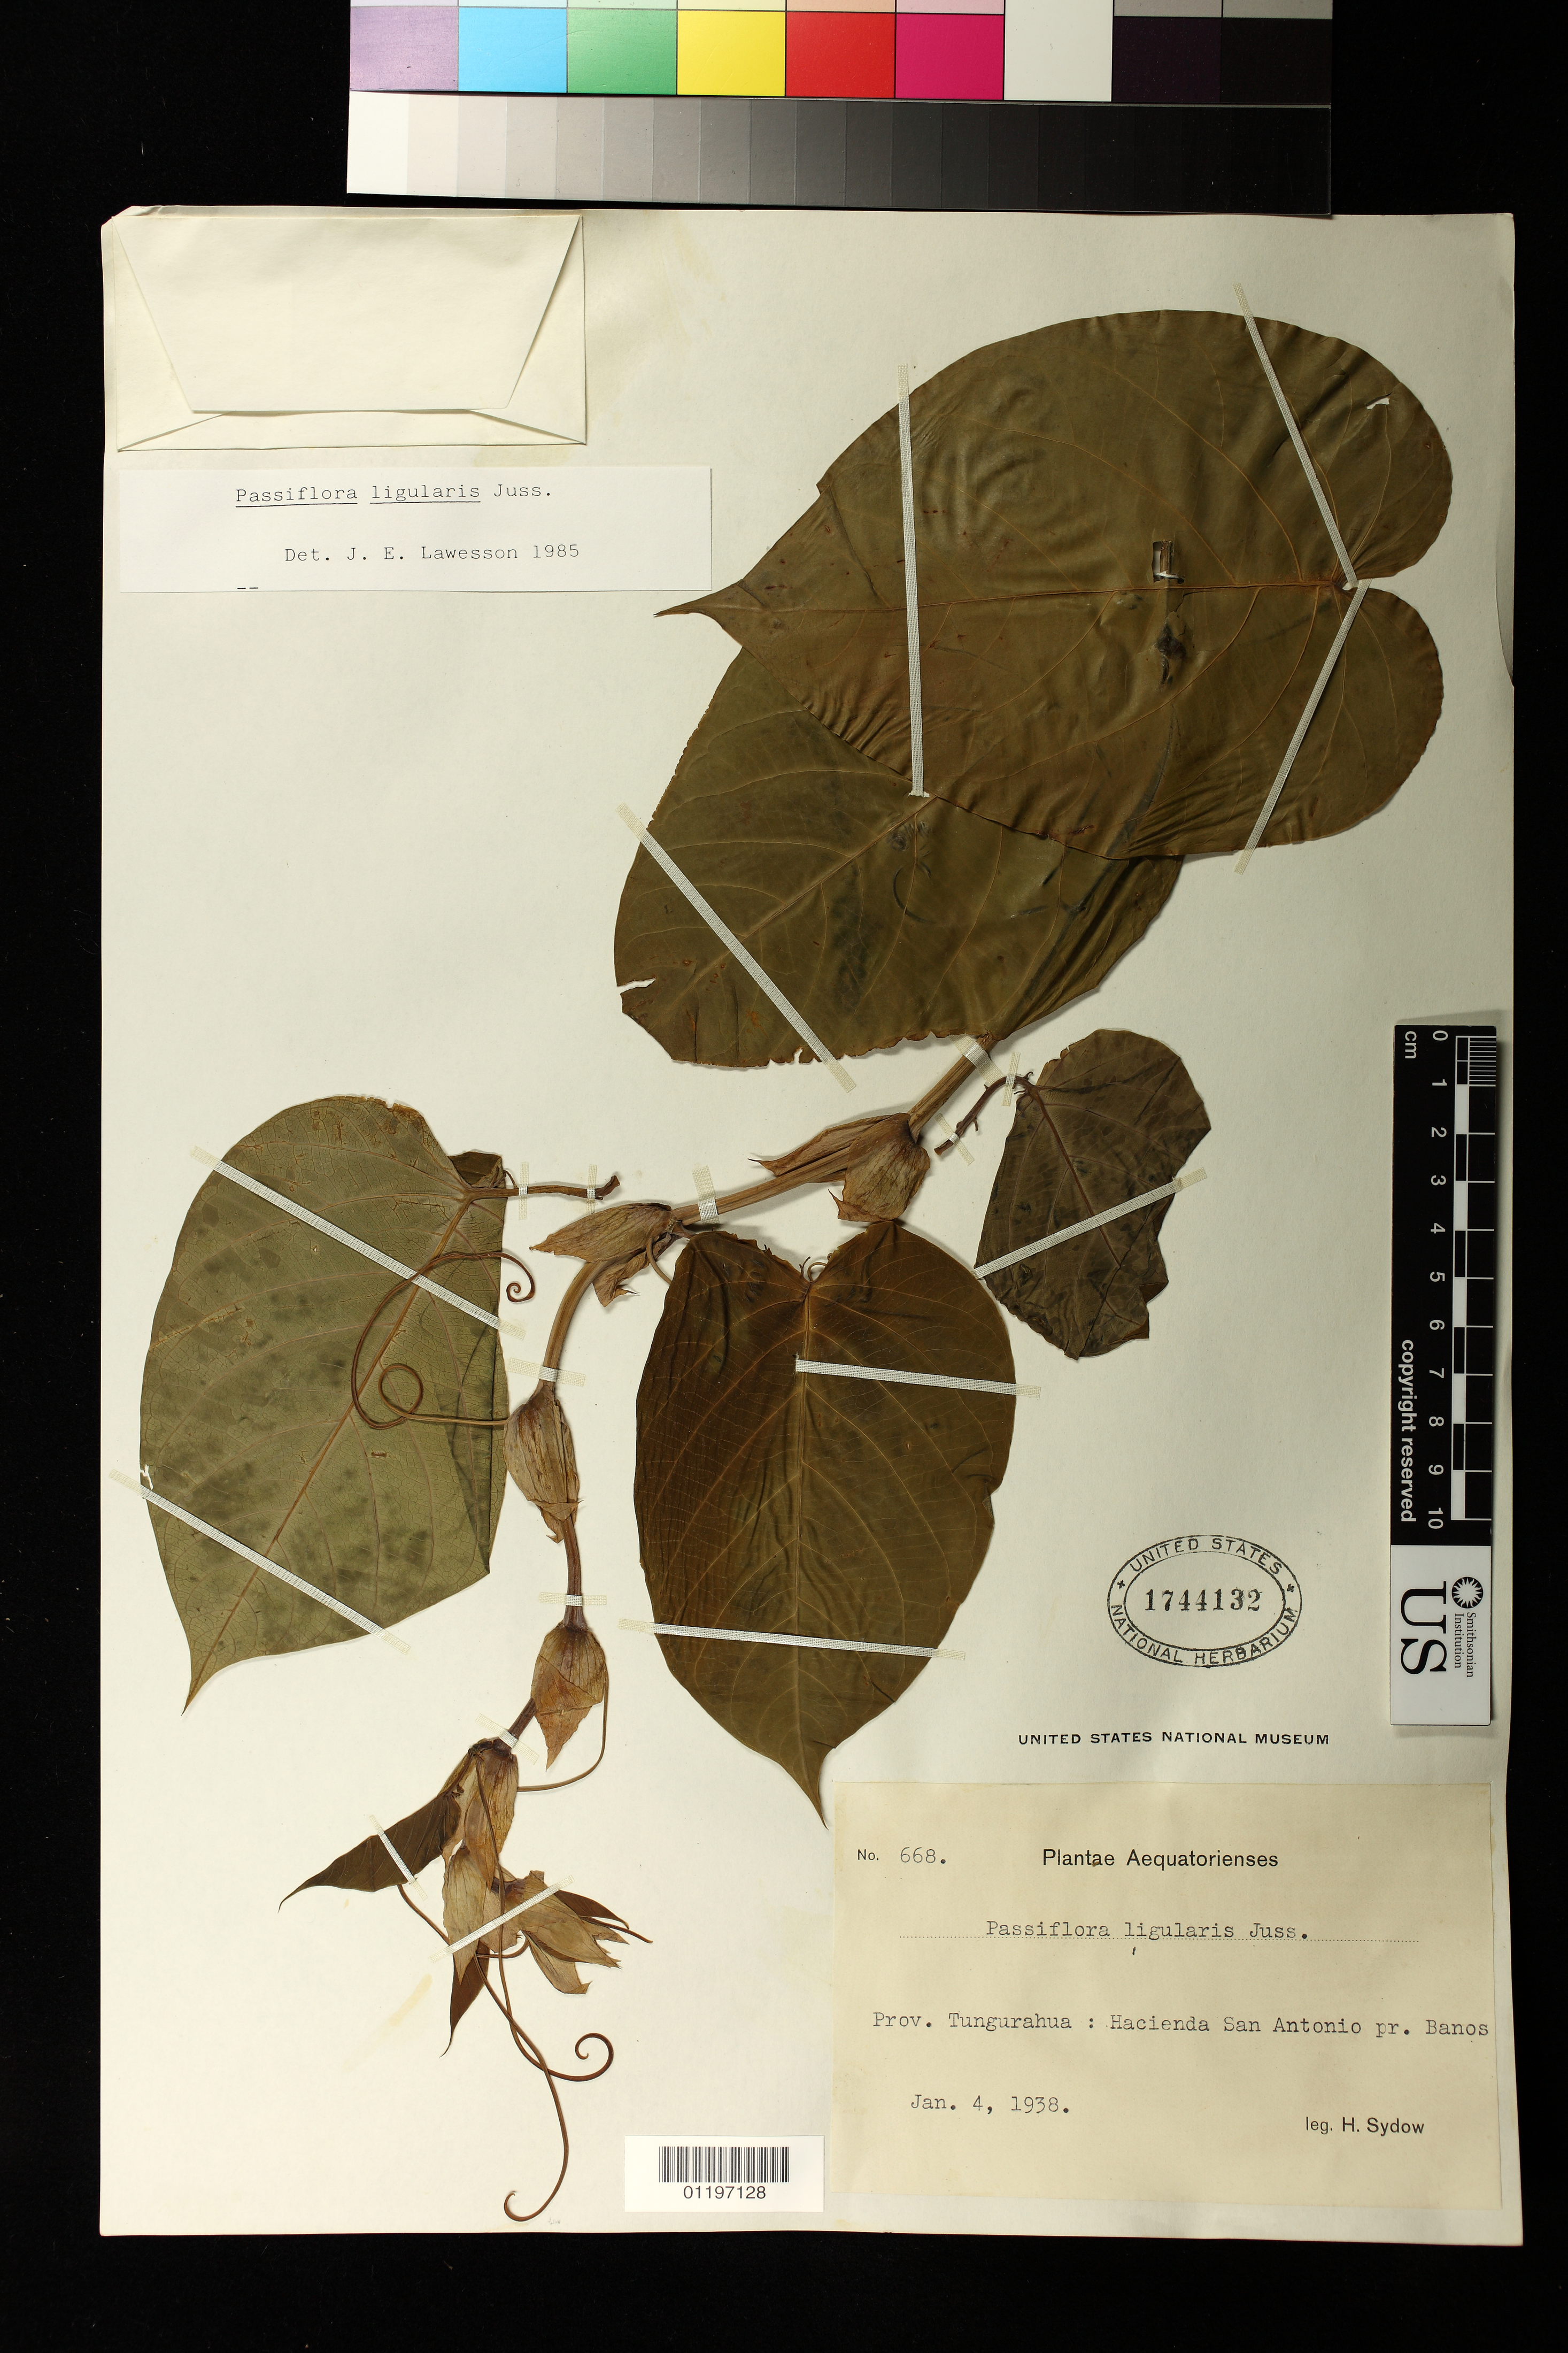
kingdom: Plantae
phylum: Tracheophyta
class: Magnoliopsida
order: Malpighiales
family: Passifloraceae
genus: Passiflora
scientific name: Passiflora ligularis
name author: Juss.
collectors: H. Sydow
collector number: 668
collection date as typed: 04 Jan 1938 or 01 Apr 1938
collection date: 1938-01-04 or 1938-04-01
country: Ecuador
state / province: Tungurahua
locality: Hacienda San Antonio pr. Banos.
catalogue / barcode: US 1744132